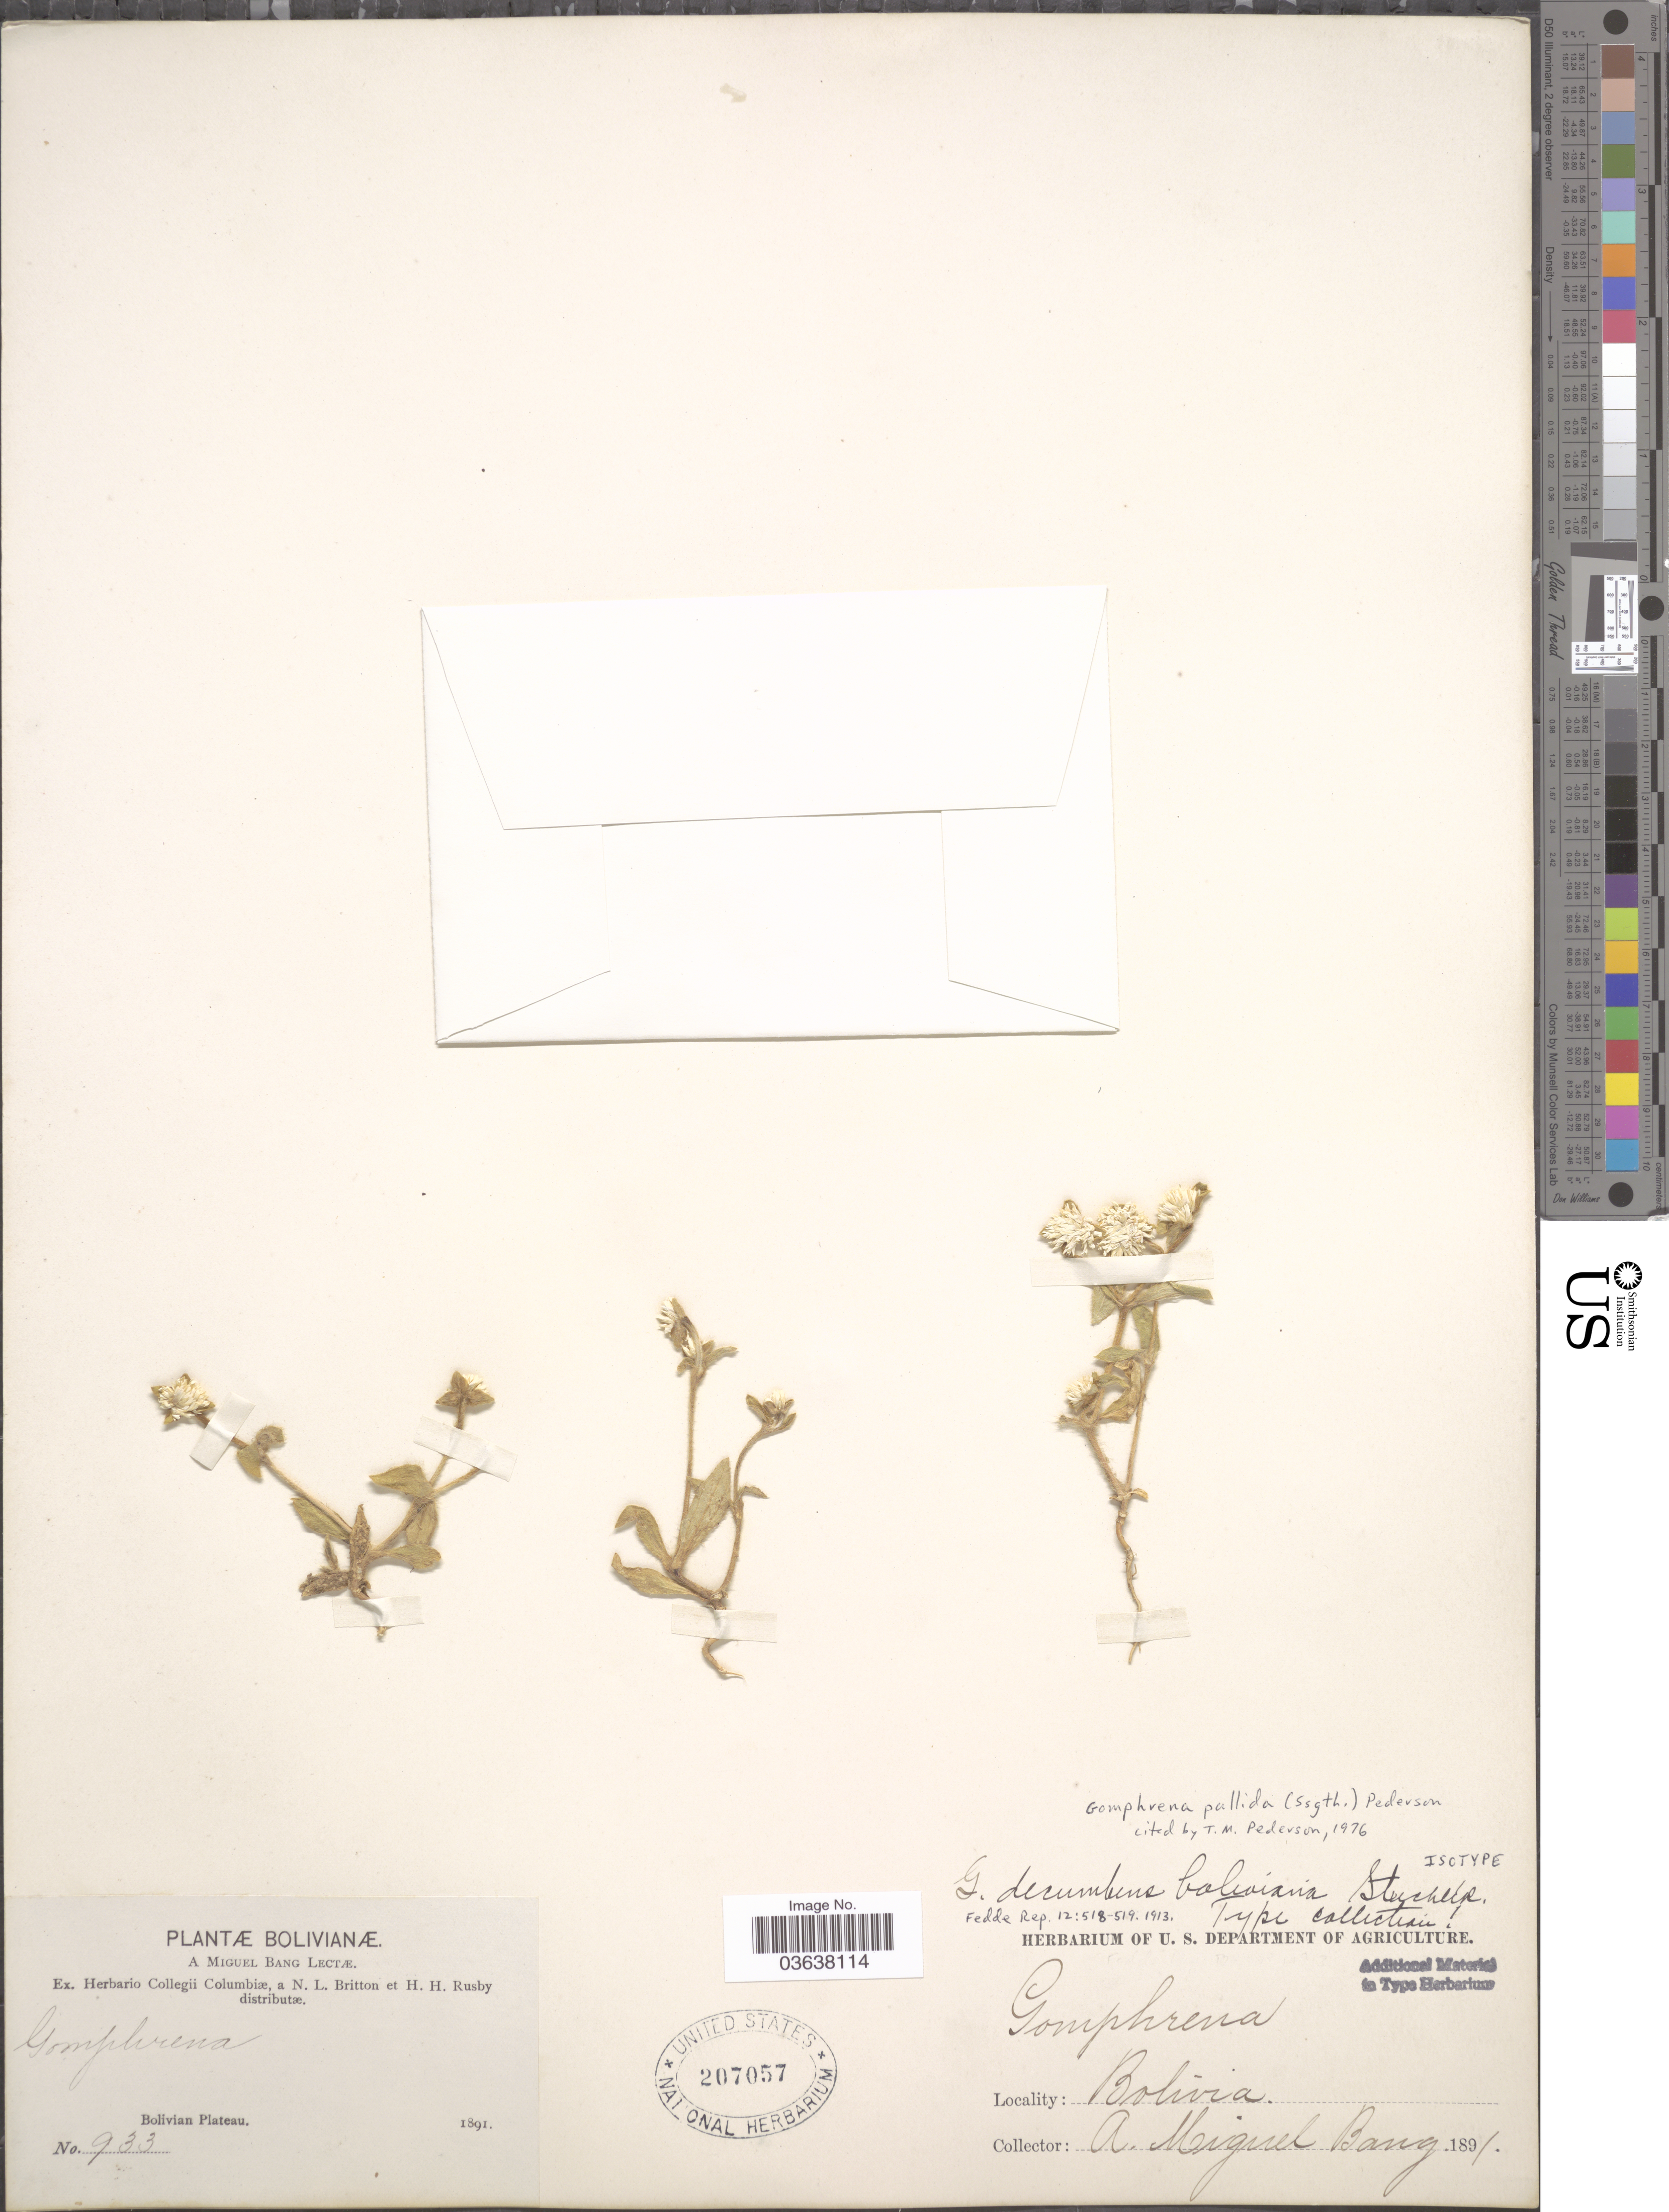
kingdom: Plantae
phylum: Tracheophyta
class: Magnoliopsida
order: Caryophyllales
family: Amaranthaceae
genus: Gomphrena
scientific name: Gomphrena pallida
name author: (Ssgth.) Pederson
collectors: M. Bang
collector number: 933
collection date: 1891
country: Bolivia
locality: Bolivian Plateau.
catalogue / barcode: US 207057